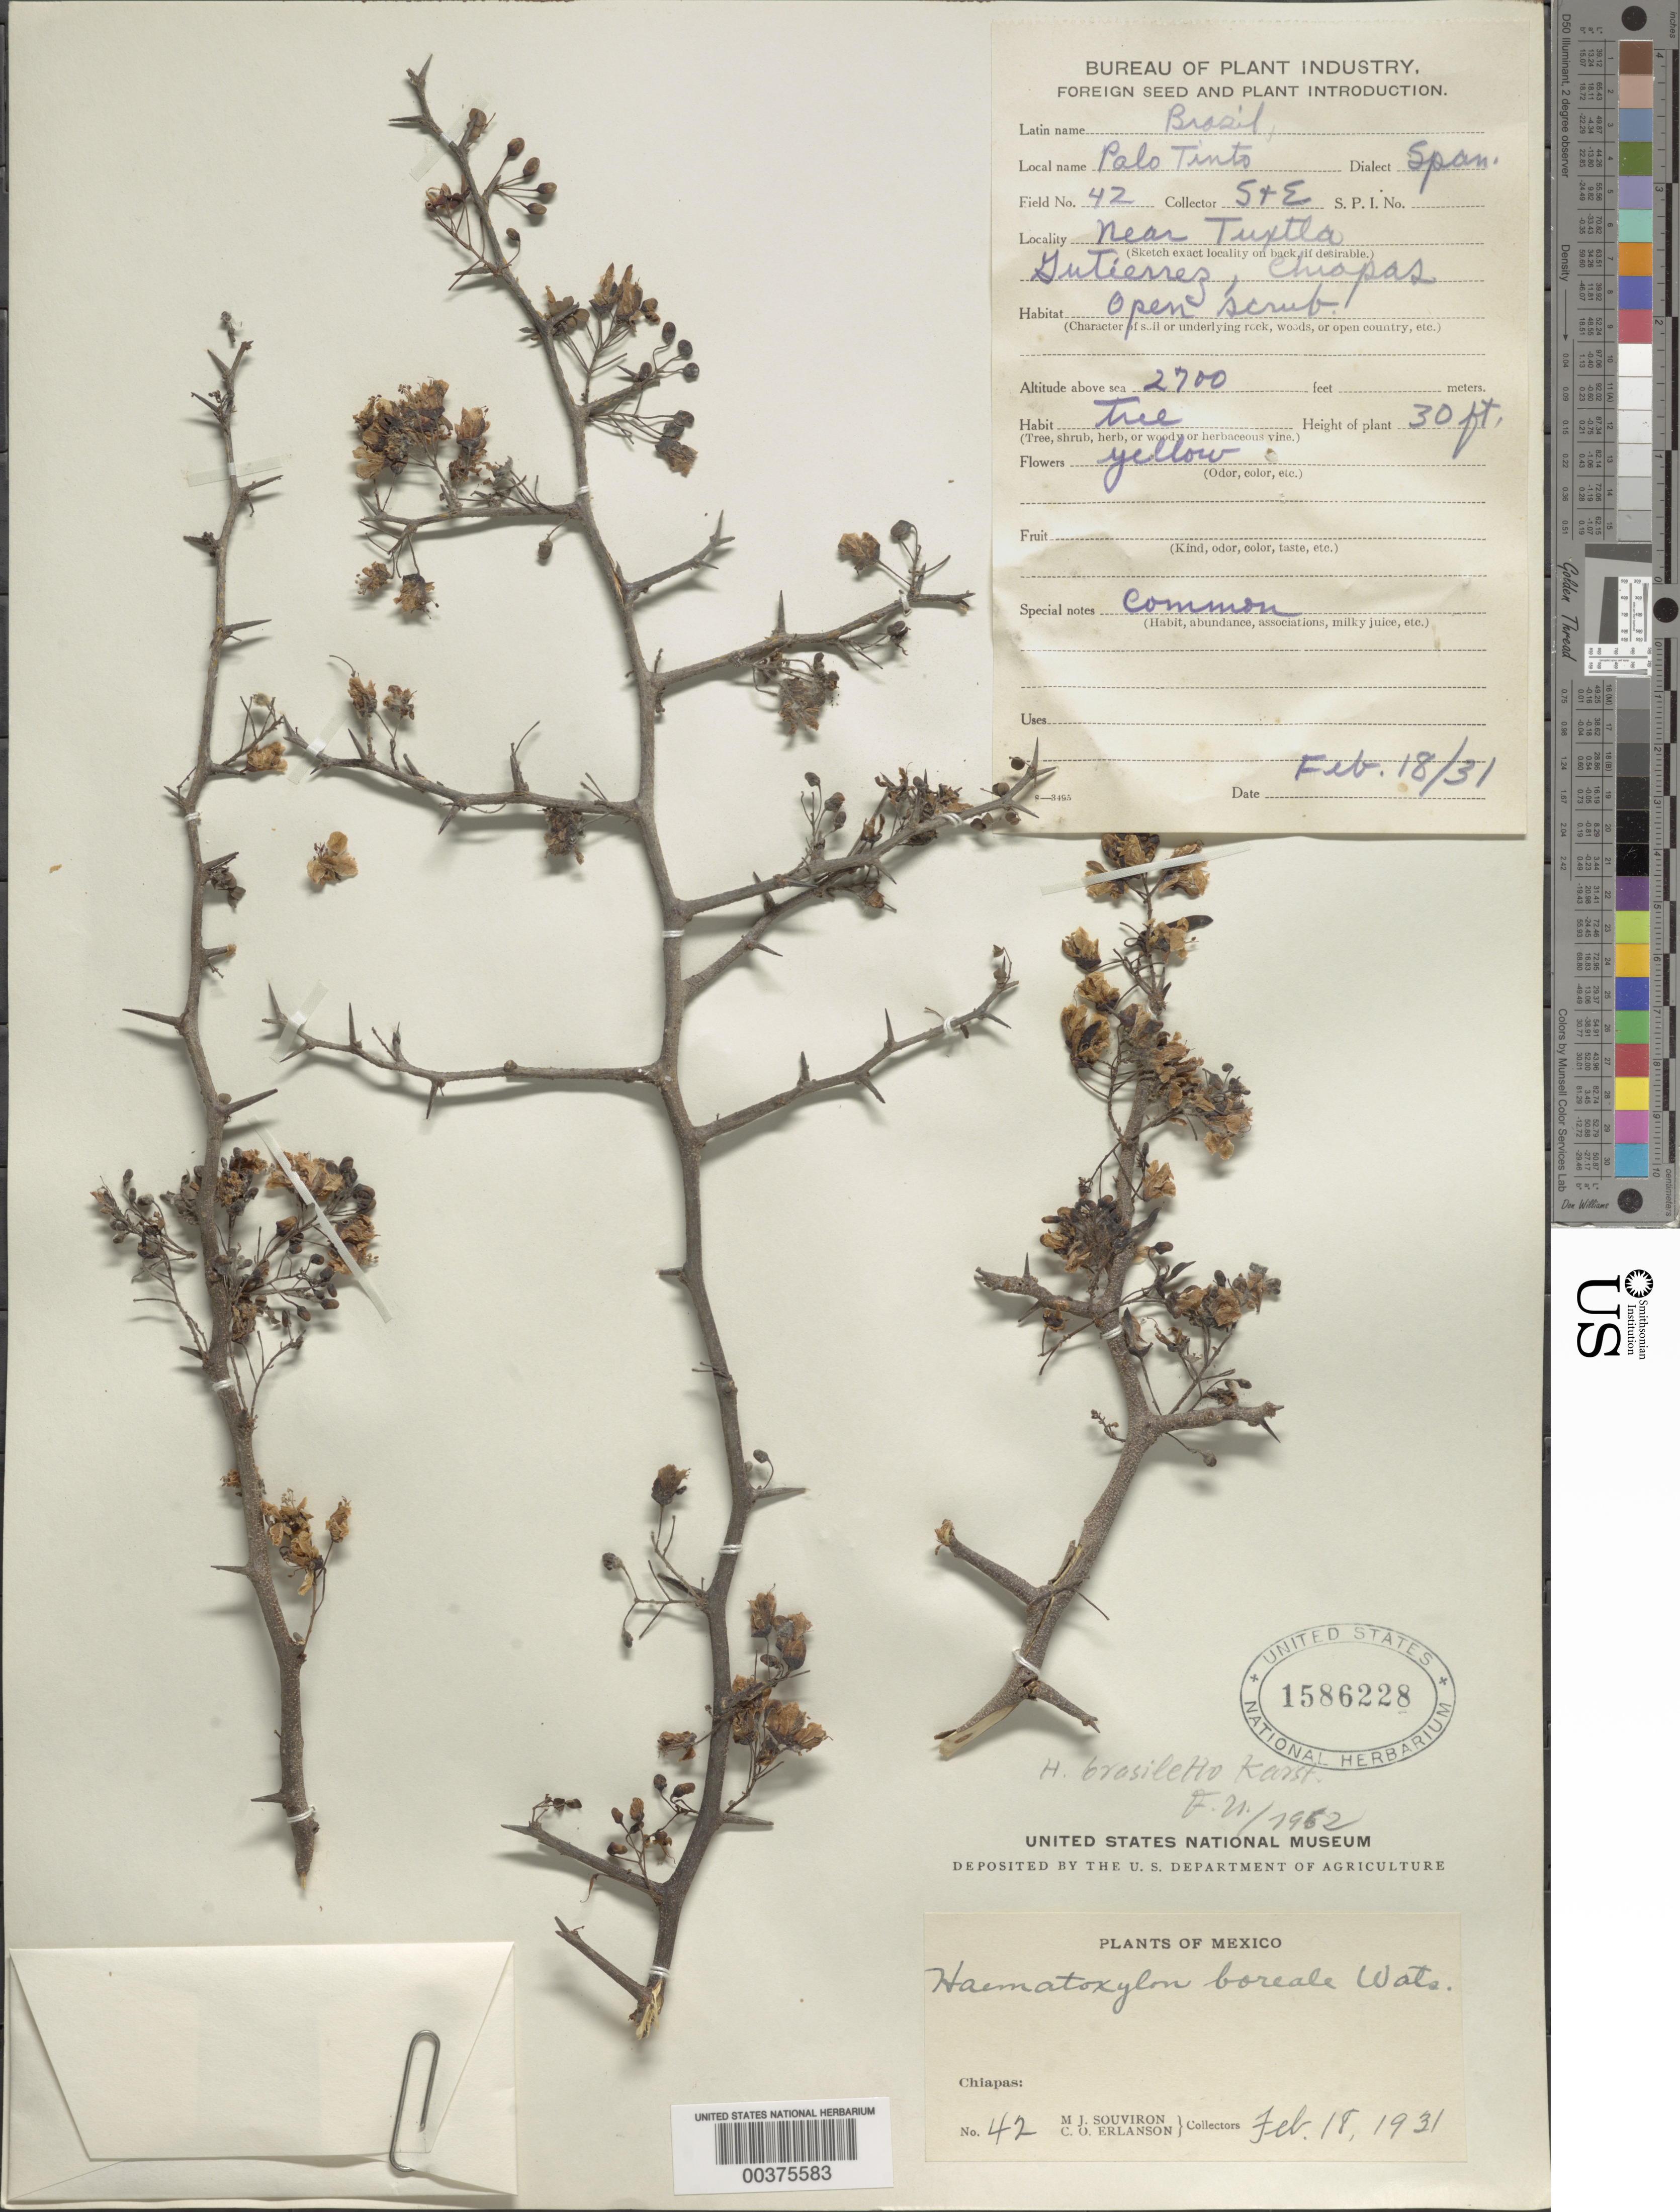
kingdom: Plantae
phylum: Tracheophyta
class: Magnoliopsida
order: Fabales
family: Fabaceae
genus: Haematoxylum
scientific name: Haematoxylum brasiletto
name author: H. Karst.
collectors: M. J. Souviron & C. O. Erlanson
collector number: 42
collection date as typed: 18 Feb 1931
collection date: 1931-02-18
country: Mexico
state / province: Chiapas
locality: Near Tuxtla Gutierrez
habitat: Open scrub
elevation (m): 823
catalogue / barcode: US 1586228